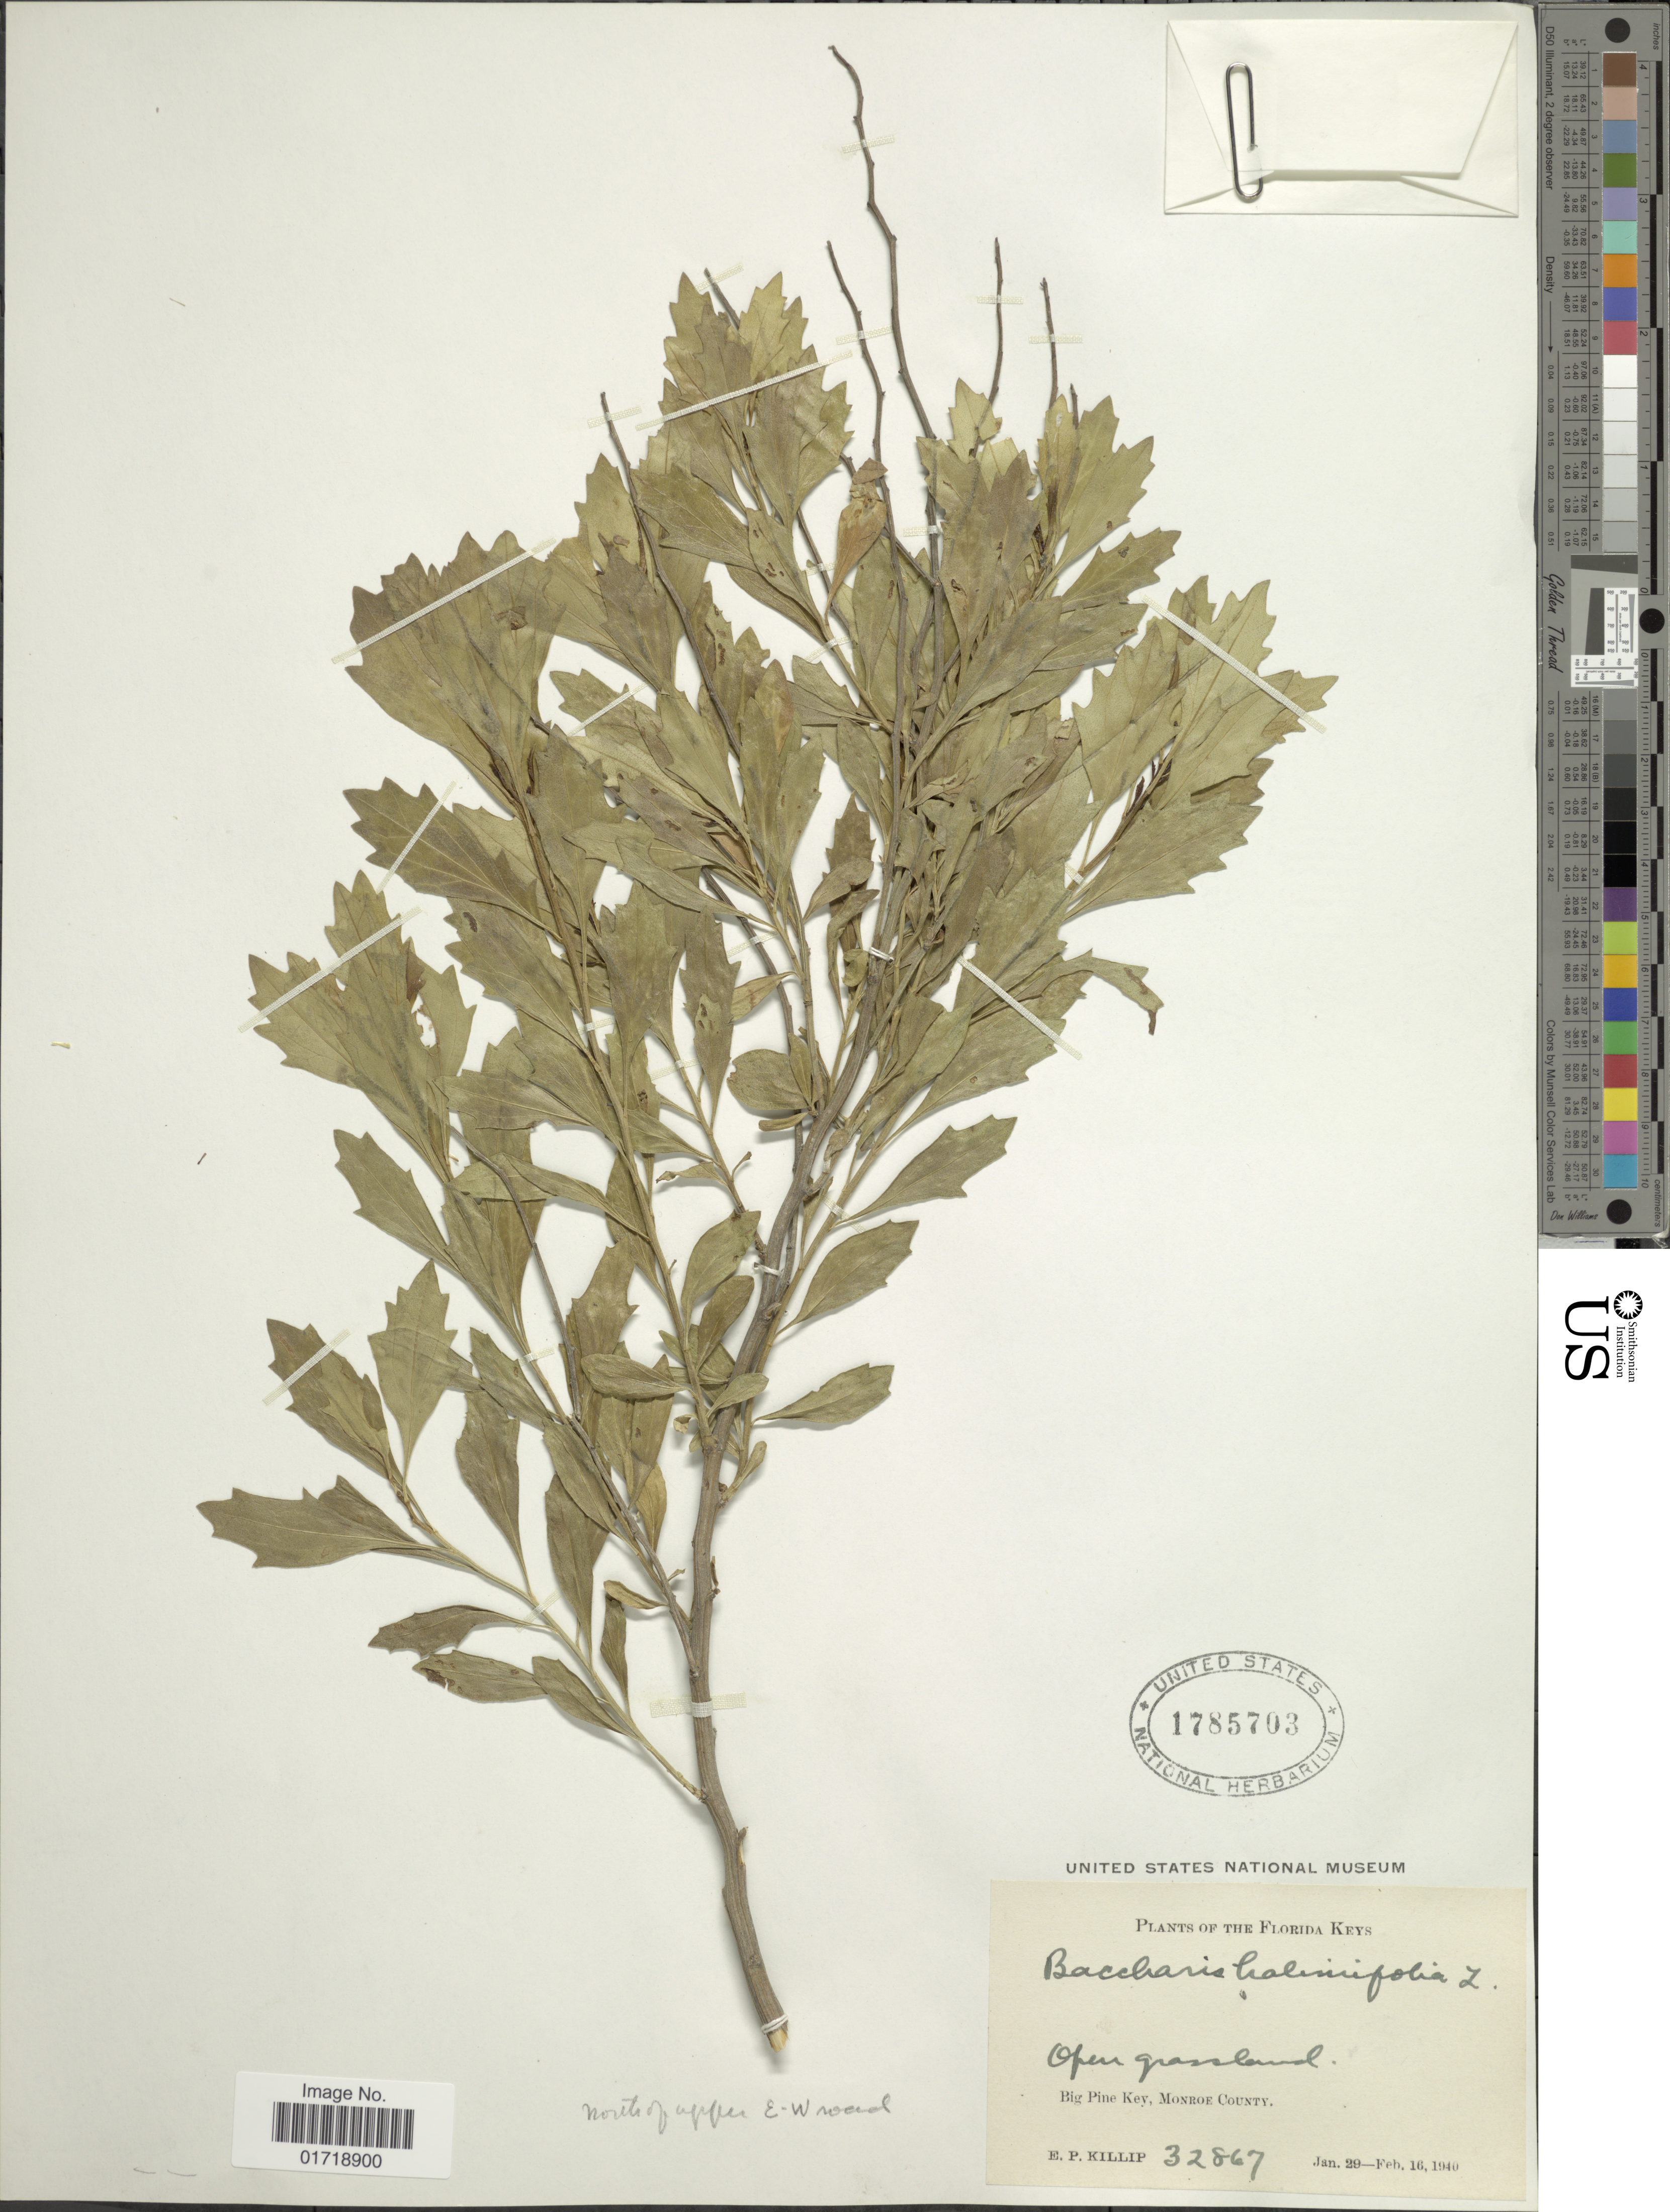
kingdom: Plantae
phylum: Tracheophyta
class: Magnoliopsida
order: Asterales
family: Asteraceae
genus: Baccharis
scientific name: Baccharis halimifolia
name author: L.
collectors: E. P. Killip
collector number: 32867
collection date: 1940-01-29/1940-02-16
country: United States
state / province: Florida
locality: The Florida Keys, Open grassland, Big Pine Key, Monroe County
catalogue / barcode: US 1785703